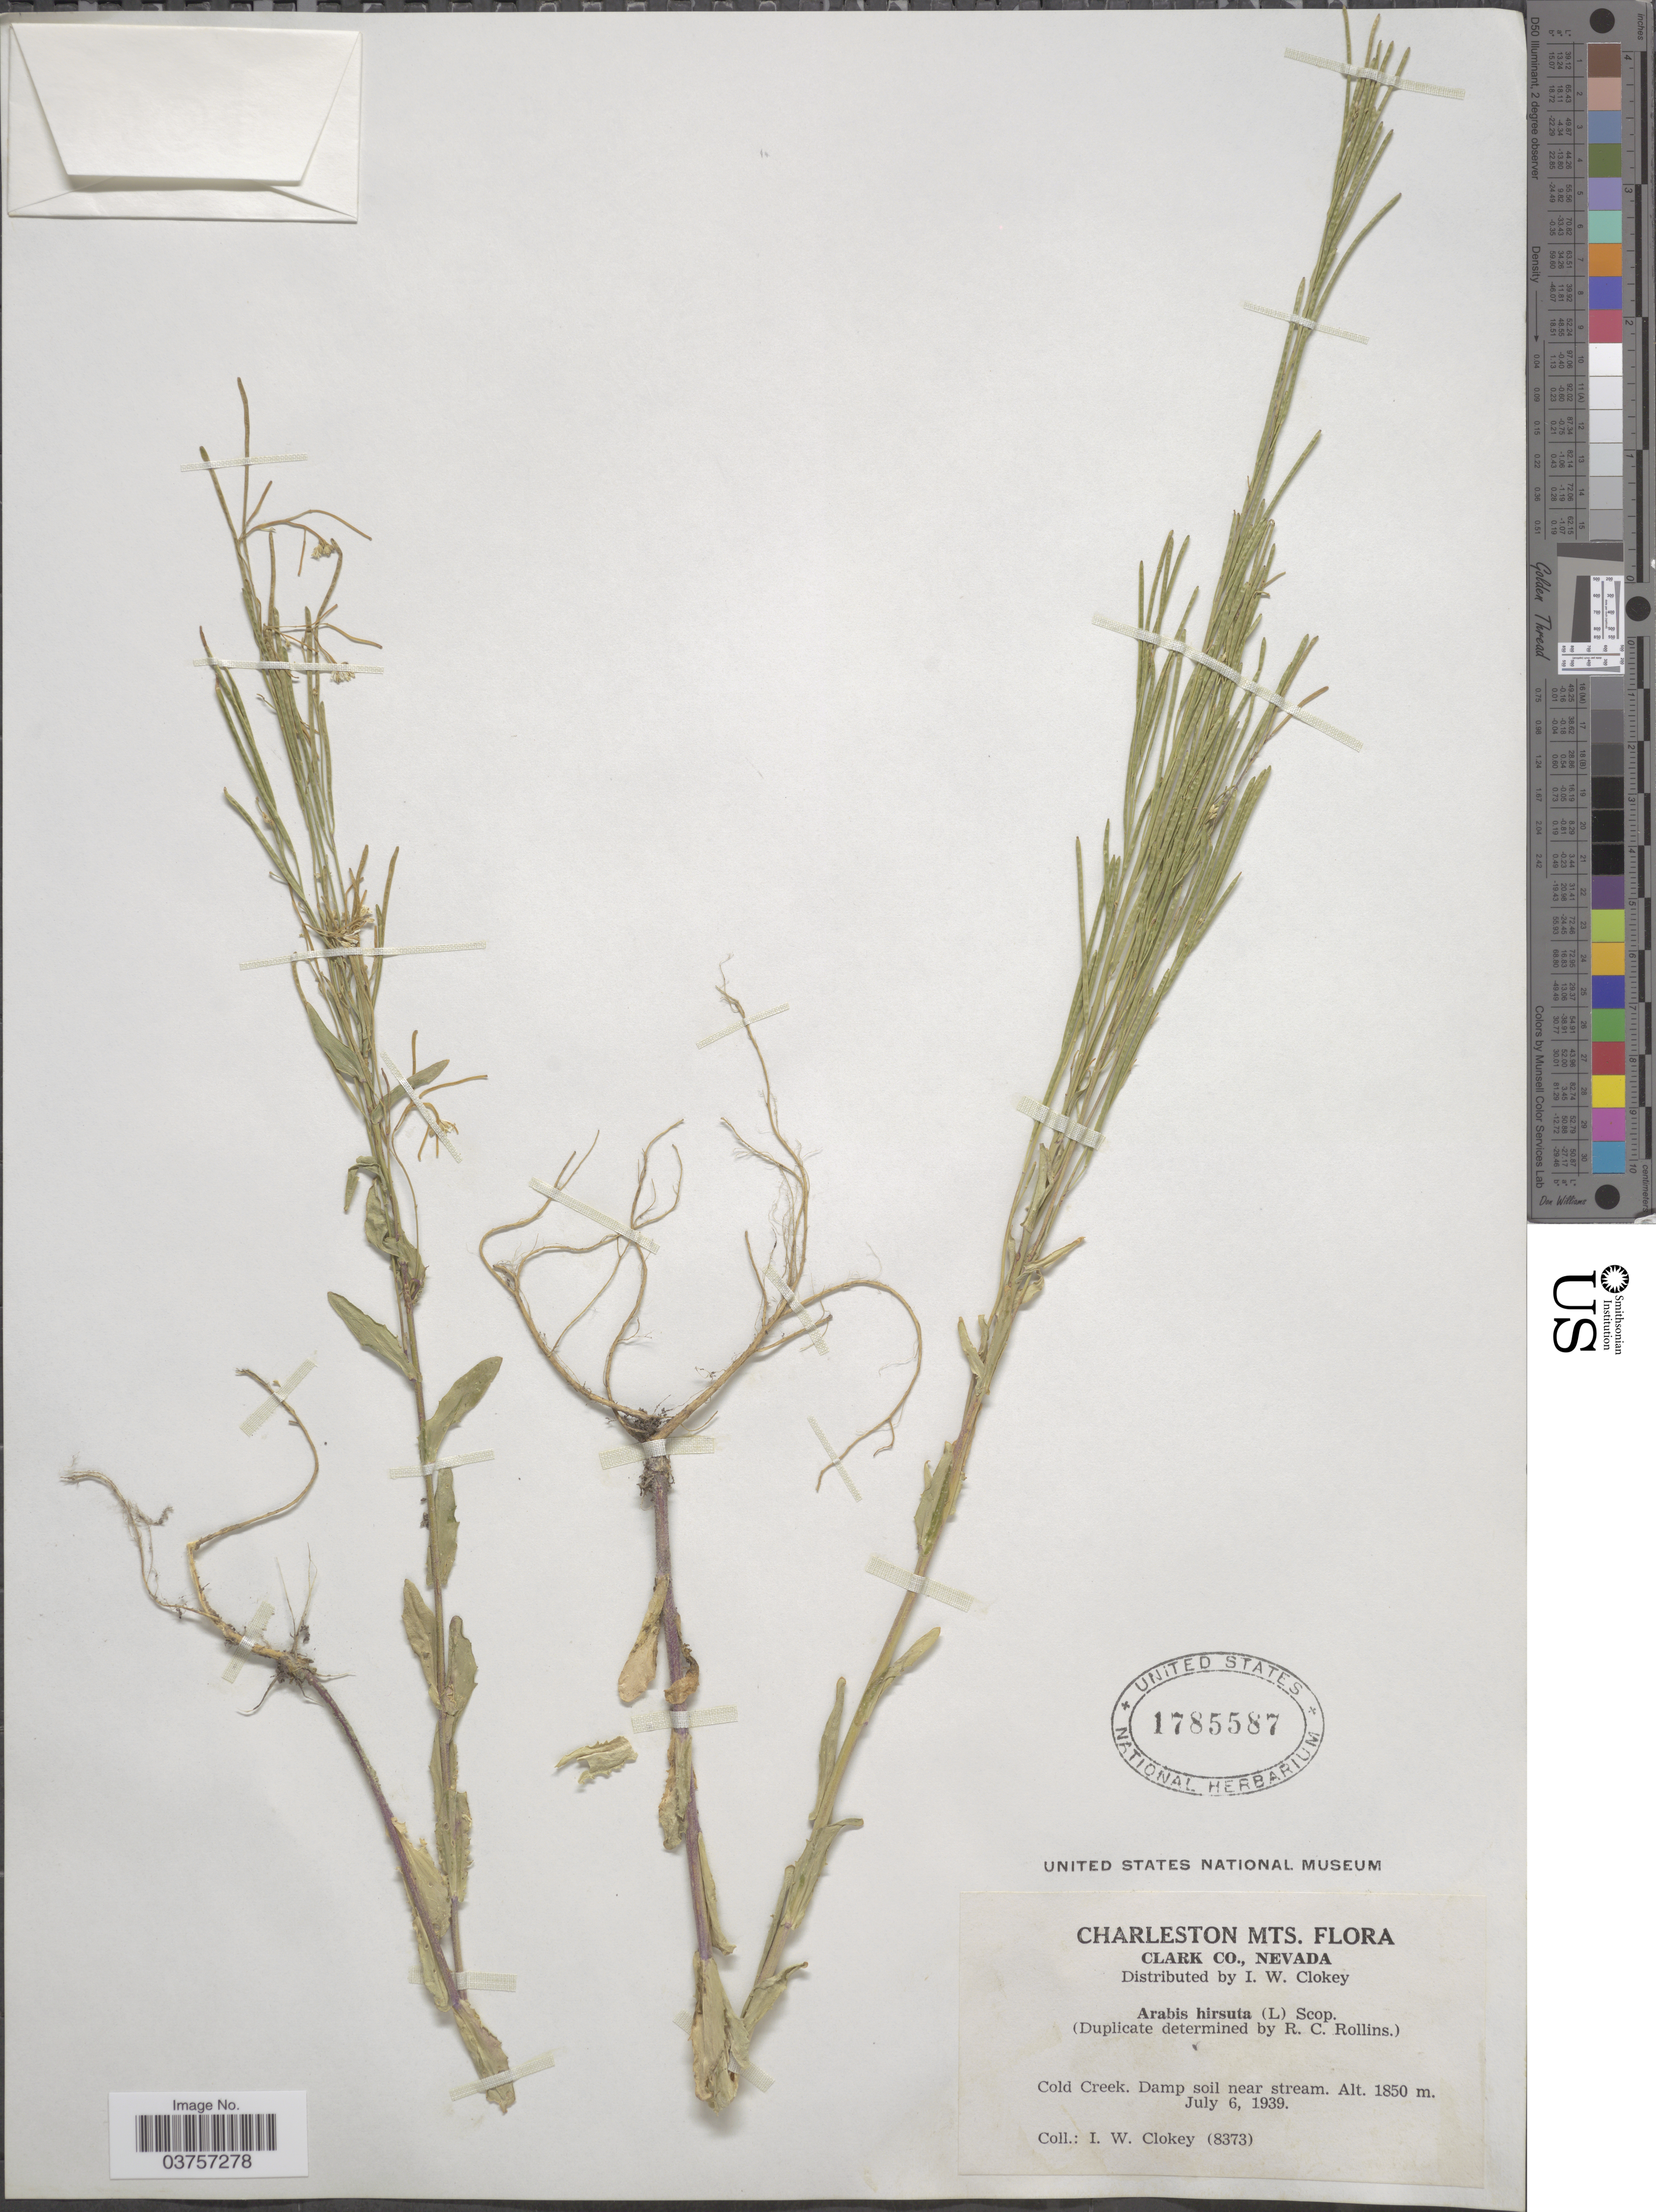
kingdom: Plantae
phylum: Tracheophyta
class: Magnoliopsida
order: Brassicales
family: Brassicaceae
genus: Arabis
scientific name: Arabis hirsuta var. pycnocarpa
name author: M. Hopkins & Rollins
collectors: I. W. Clokey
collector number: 8373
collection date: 1939-07-06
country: United States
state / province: Nevada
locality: Charleston Mts. Clark Co.; Cold Creek.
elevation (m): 1850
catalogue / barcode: US 1785587